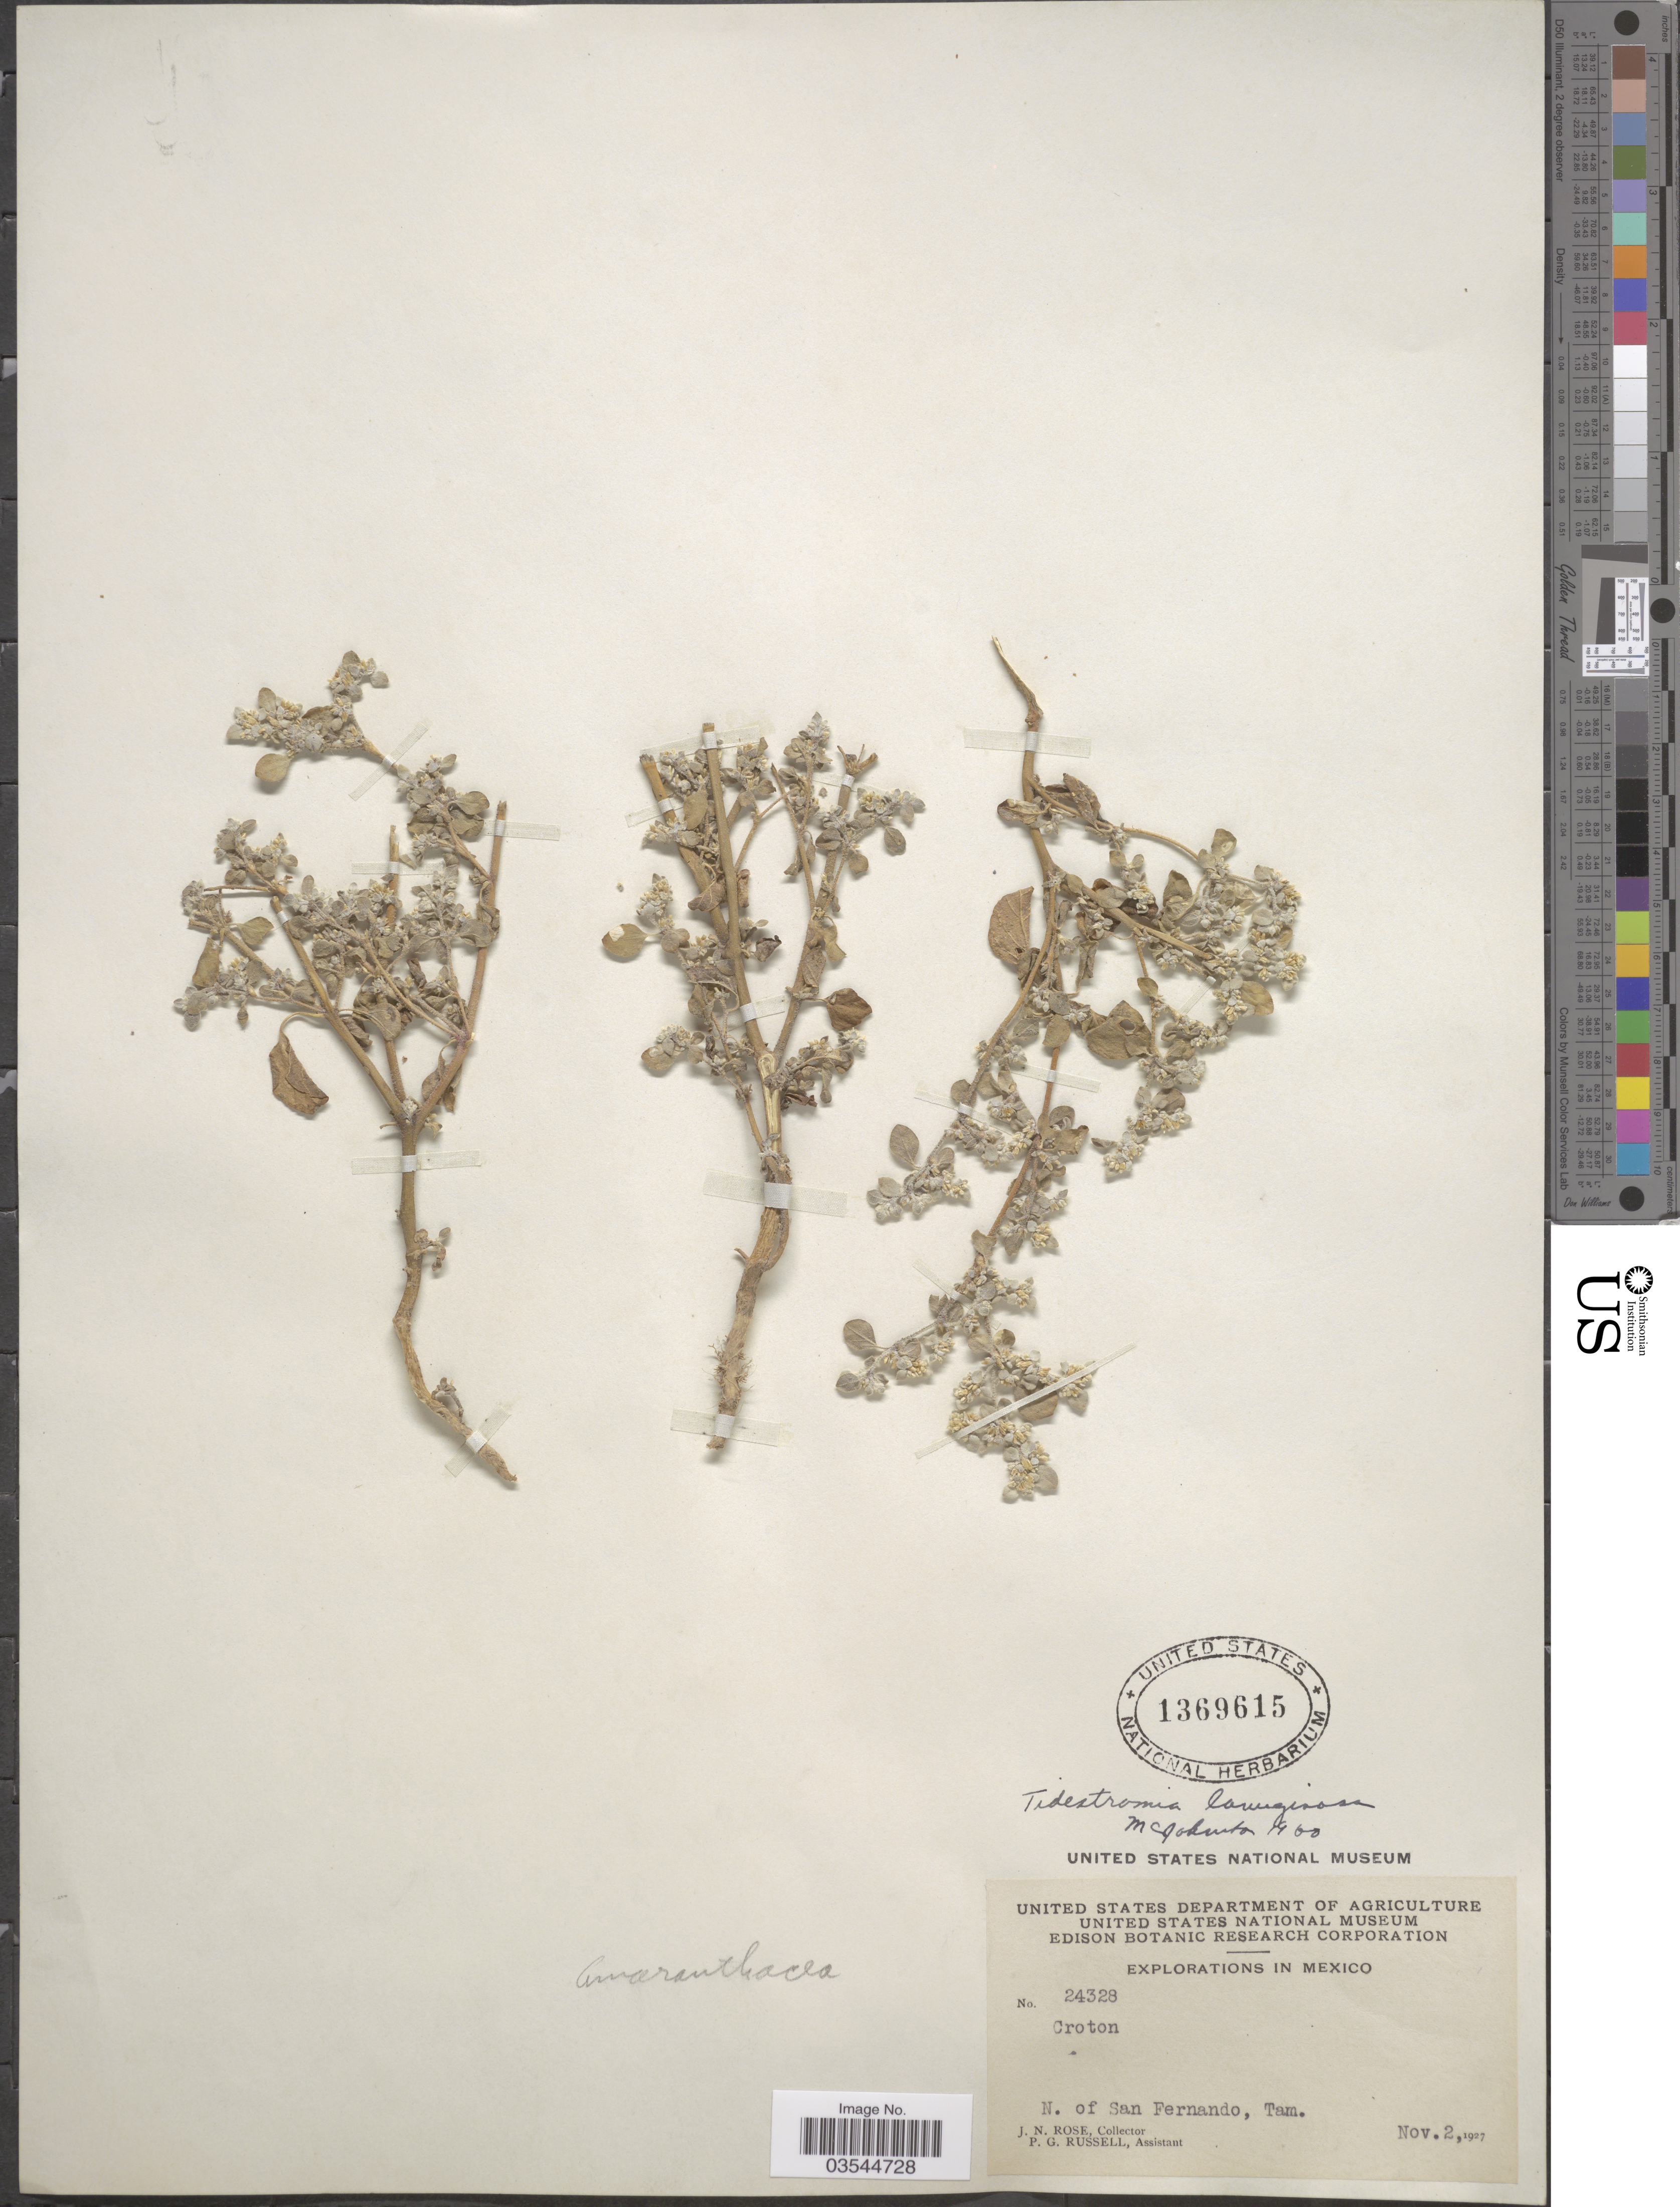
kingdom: Plantae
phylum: Tracheophyta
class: Magnoliopsida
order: Caryophyllales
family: Amaranthaceae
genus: Tidestromia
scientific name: Tidestromia lanuginosa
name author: (Nutt.) Standl.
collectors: J. N. Rose & P. G. Russell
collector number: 24328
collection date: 1927-11-02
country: Mexico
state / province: Tamaulipas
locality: Croton. N. of San Fernando.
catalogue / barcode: US 1369615